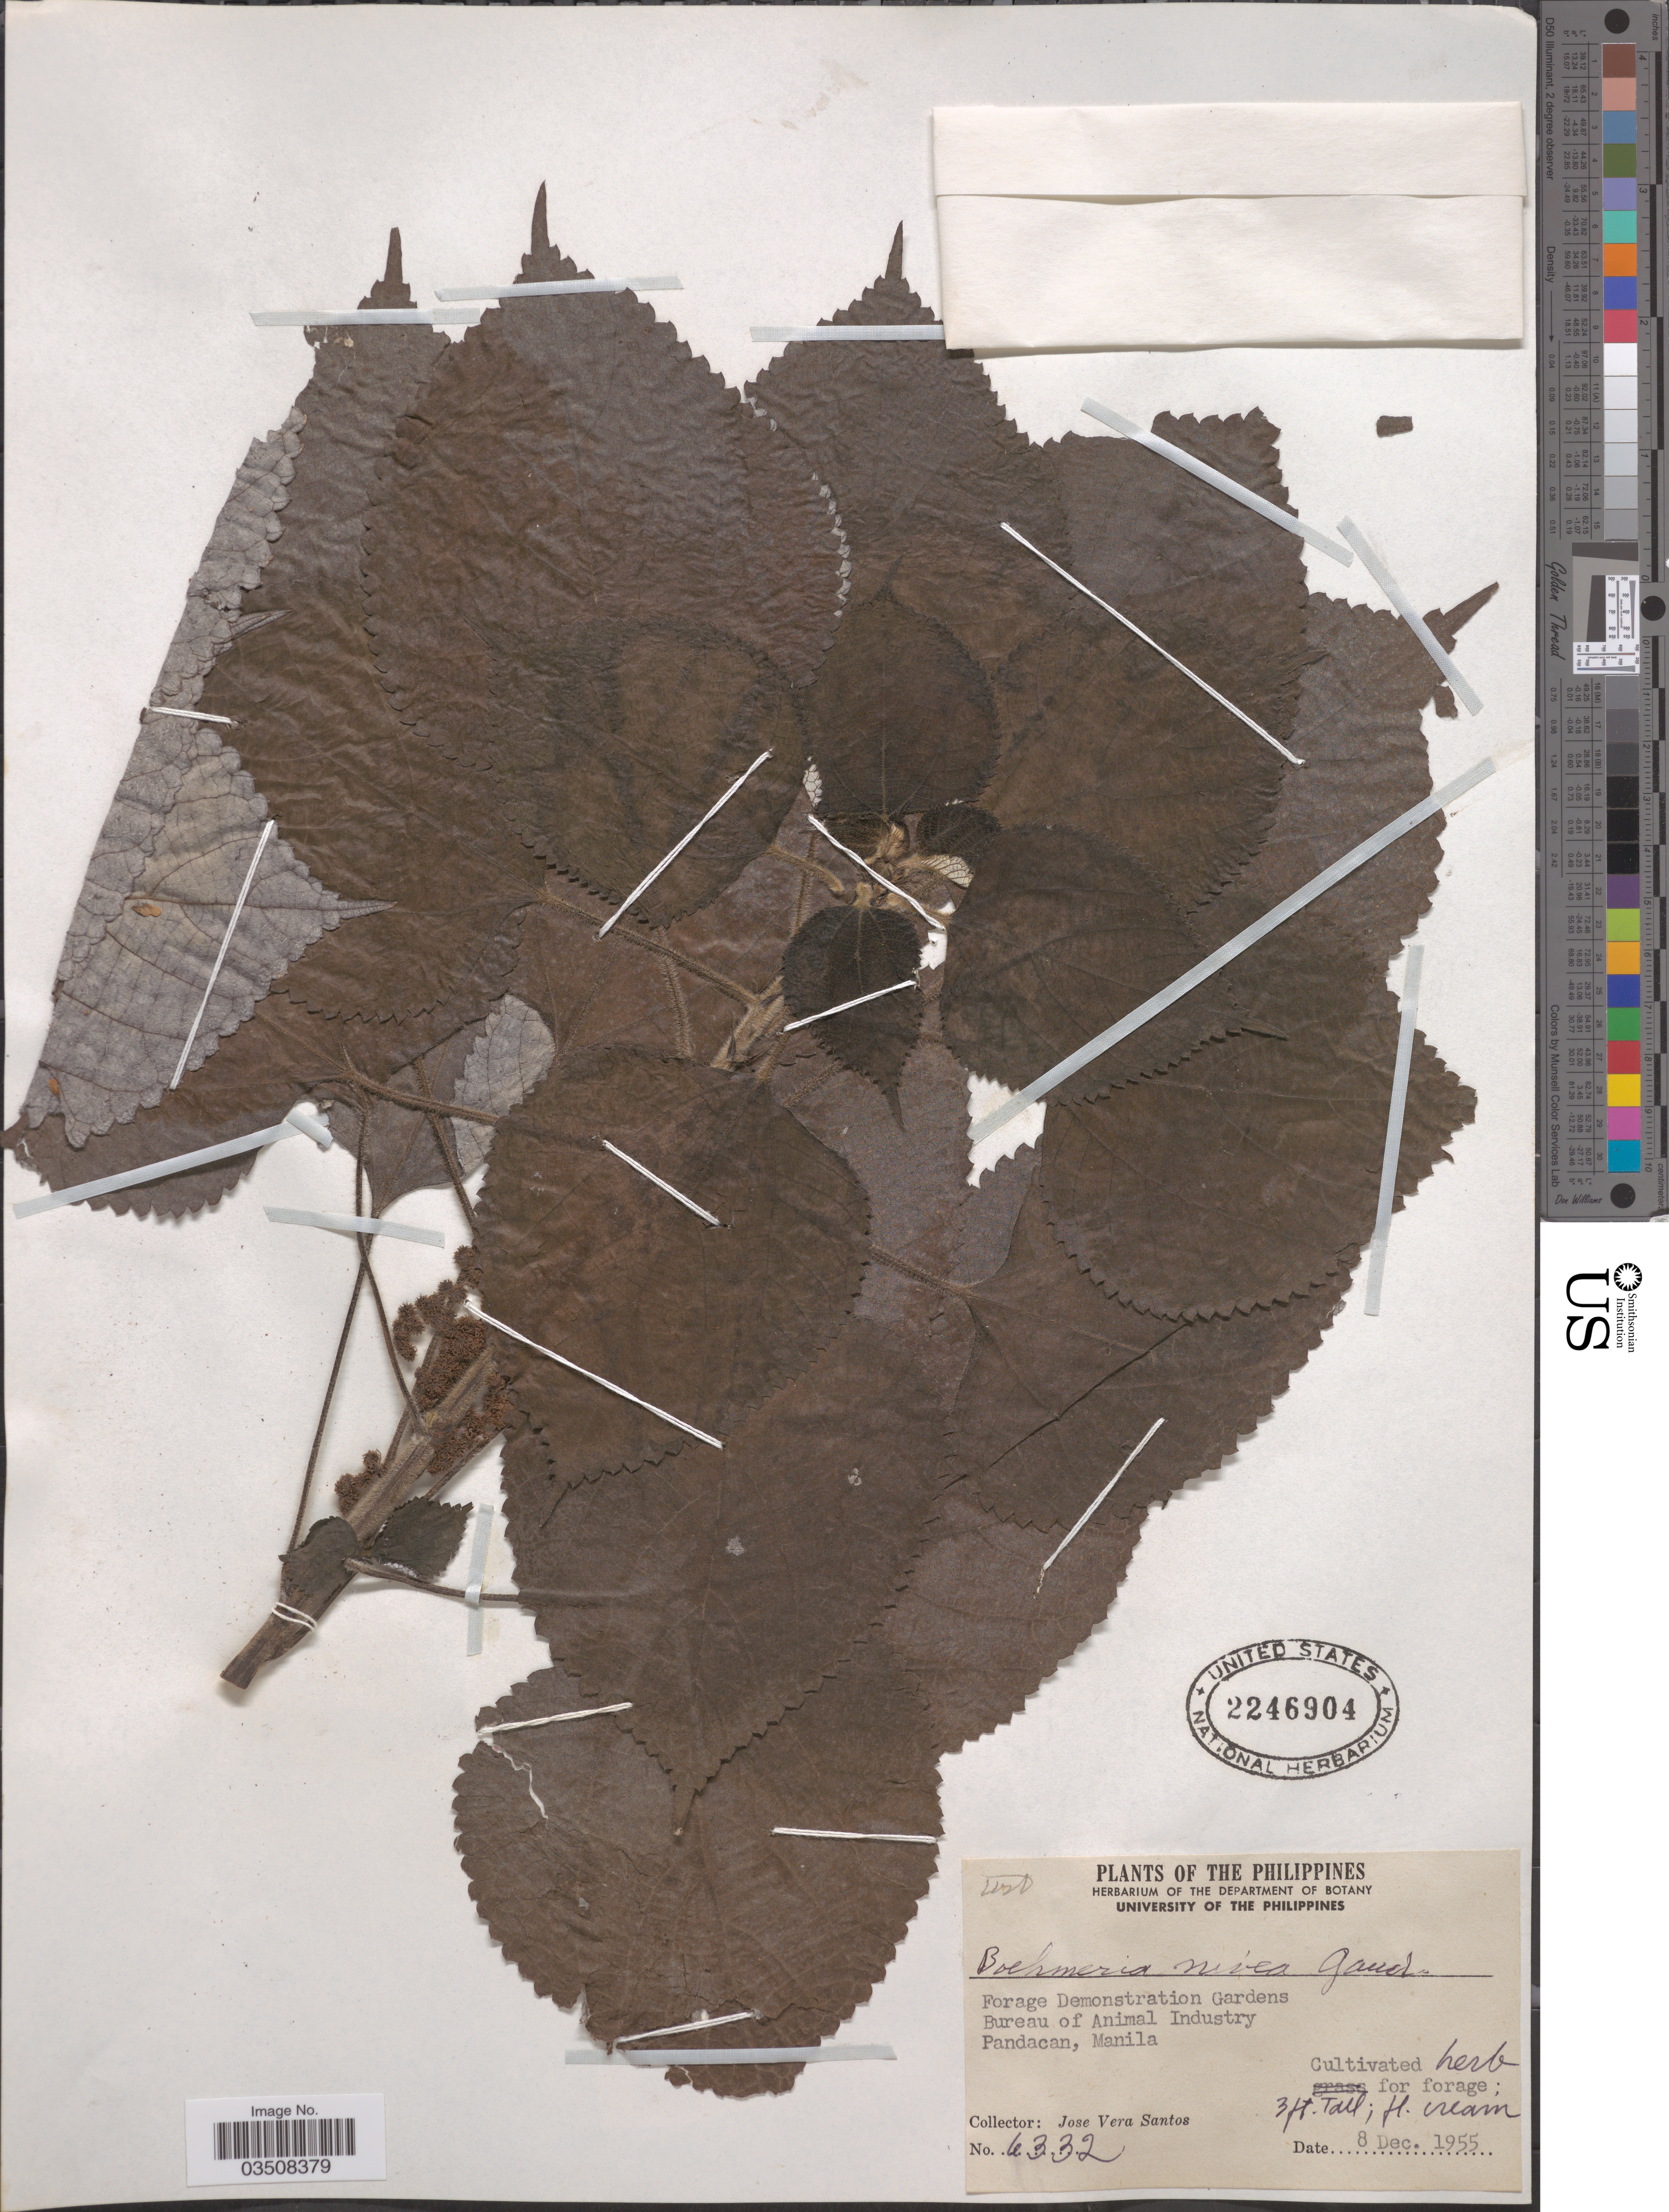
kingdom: Plantae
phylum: Tracheophyta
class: Magnoliopsida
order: Rosales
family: Urticaceae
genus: Boehmeria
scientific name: Boehmeria nivea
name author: (L.) Gaudich.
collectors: J. V. Santos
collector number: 4332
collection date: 1955-12-08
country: Philippines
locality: Forage Demonstration Gardens Bureau of Animal Industry Pandacan, Manila.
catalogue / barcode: US 2246904